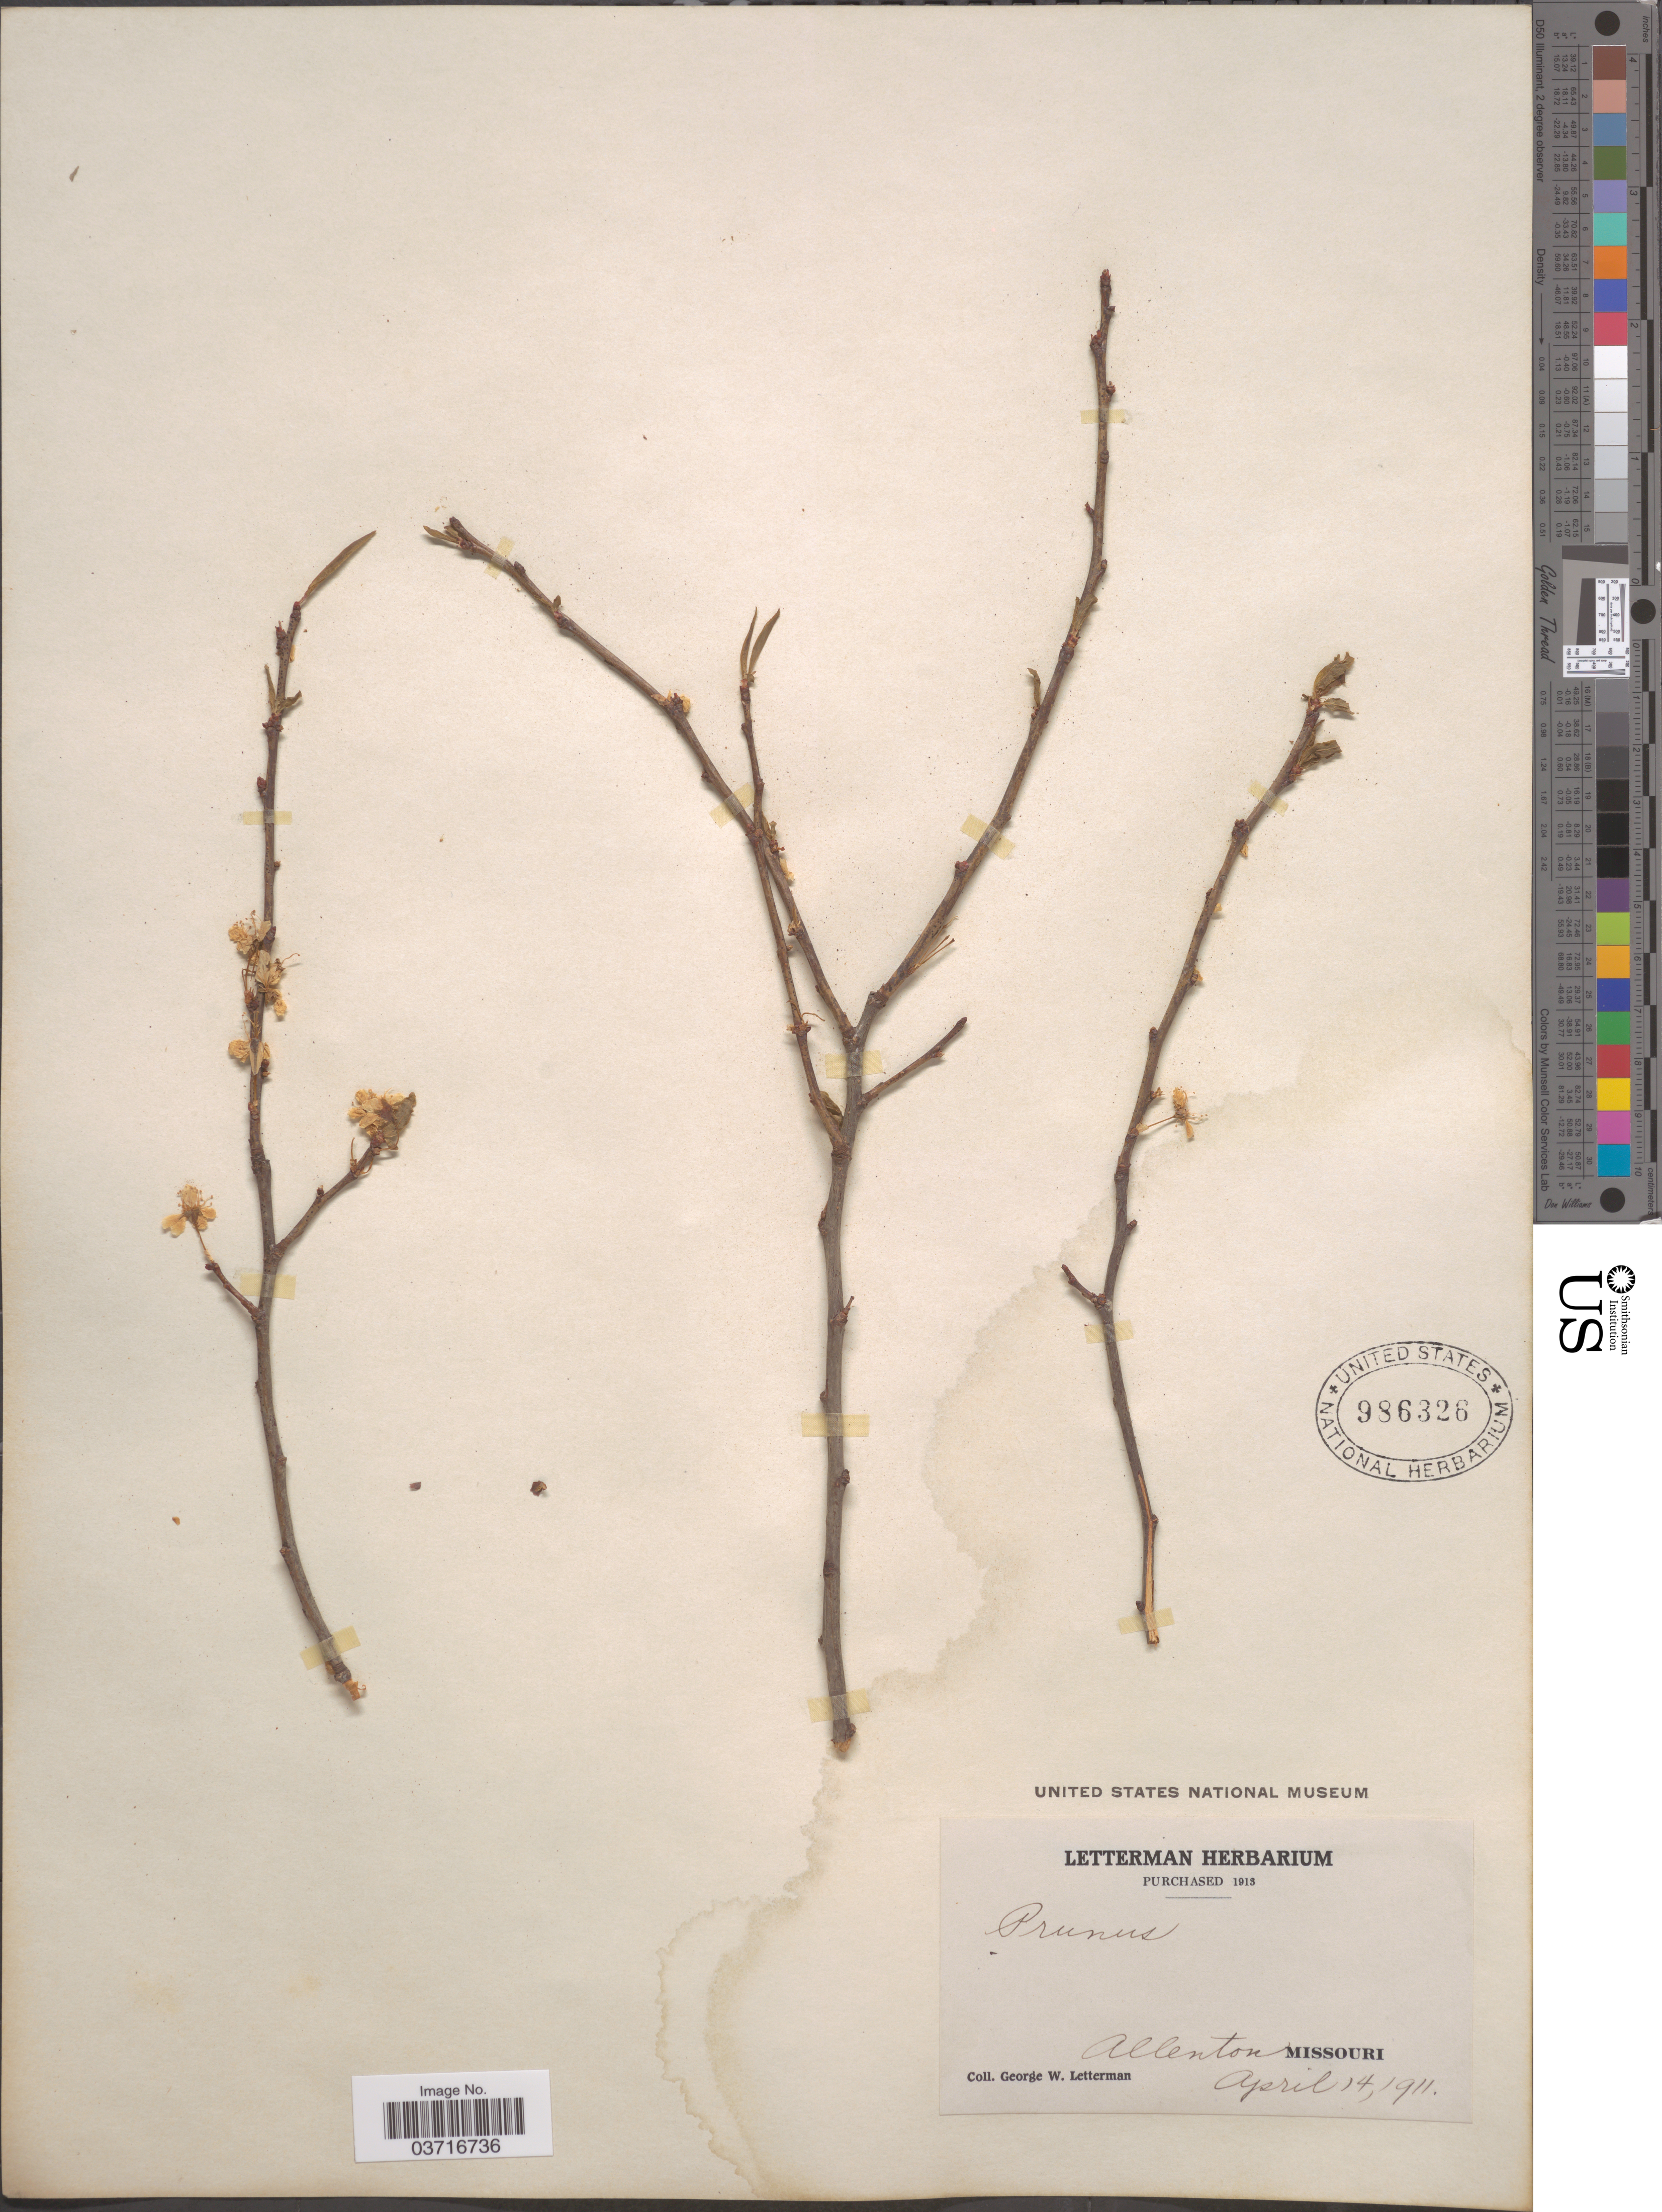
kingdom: Plantae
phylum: Tracheophyta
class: Magnoliopsida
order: Rosales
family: Rosaceae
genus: Prunus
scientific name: Prunus sp.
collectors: G. W. Letterman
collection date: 1911-04-14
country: United States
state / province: Missouri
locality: Allenton.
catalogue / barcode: US 986326